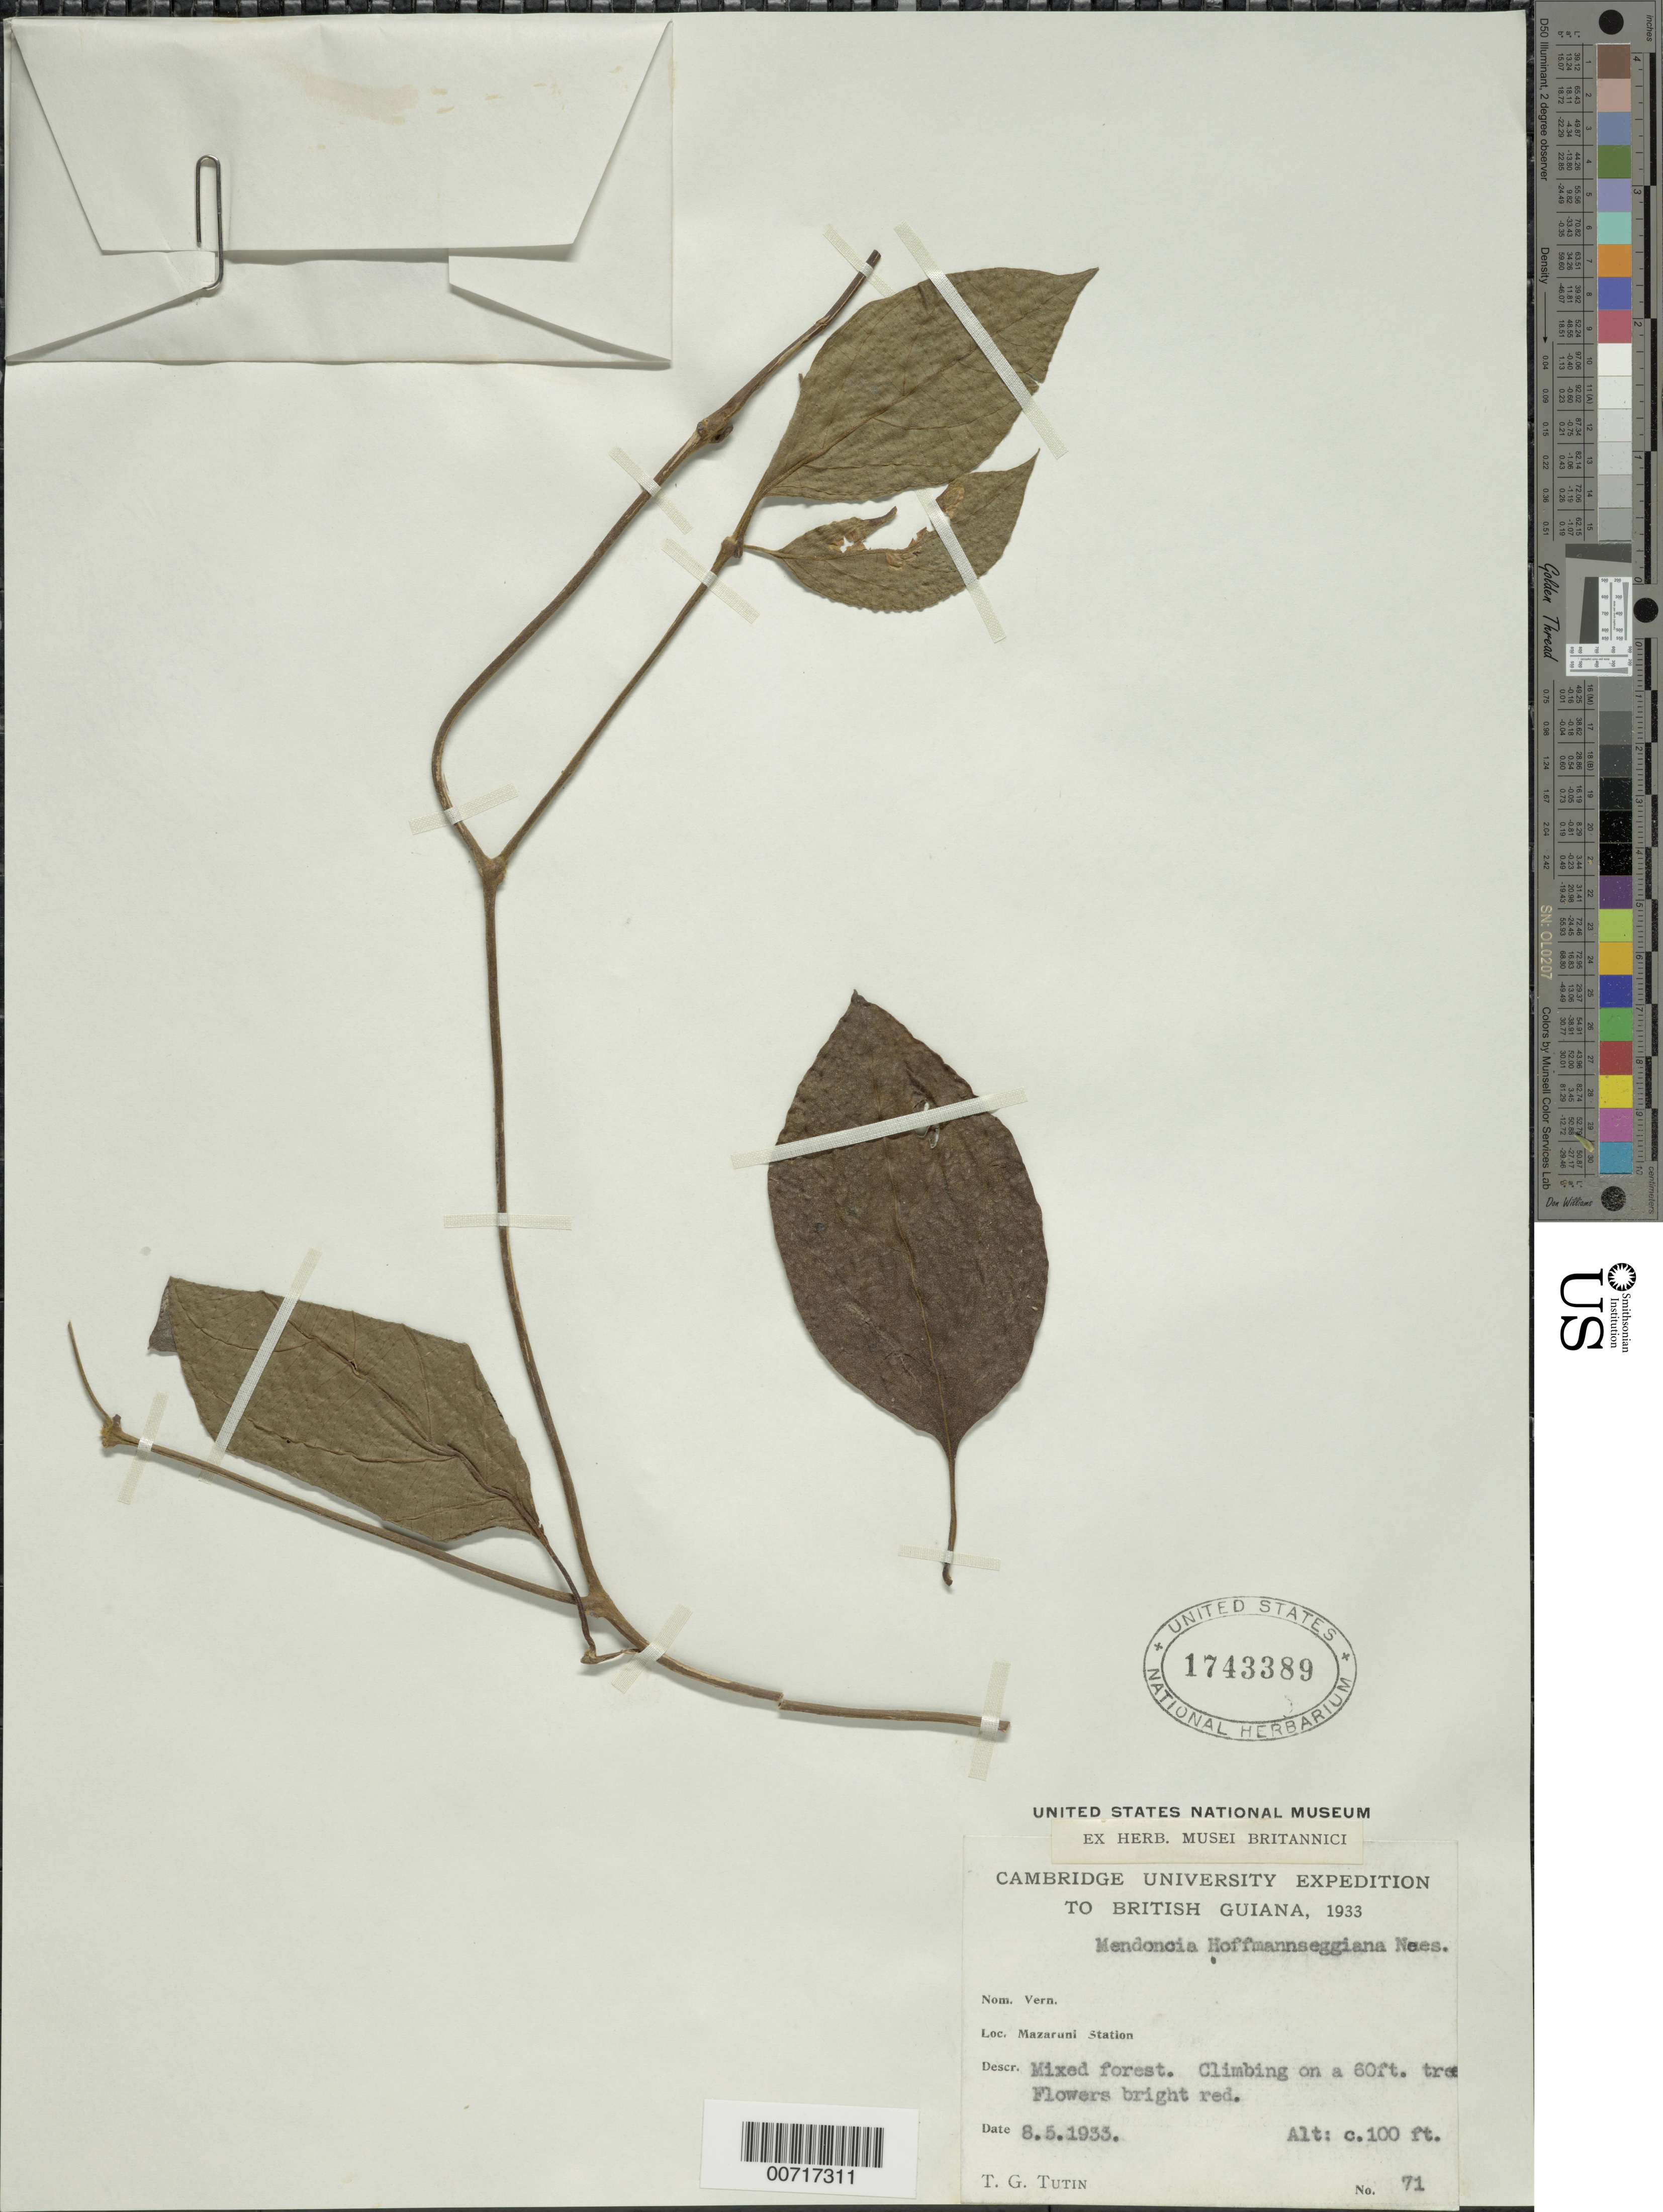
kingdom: Plantae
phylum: Tracheophyta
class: Magnoliopsida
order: Lamiales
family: Acanthaceae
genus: Mendoncia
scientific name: Mendoncia hoffmannseggiana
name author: Nees in DC.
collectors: T. G. Tutin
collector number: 71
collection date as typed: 8-May-33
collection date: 1933-05-08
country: Guyana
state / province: Cuyuni-Mazaruni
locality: Mazaruni Station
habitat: Mixed forest. Climbing on a 60 ft tree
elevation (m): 30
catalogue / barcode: US 1743389